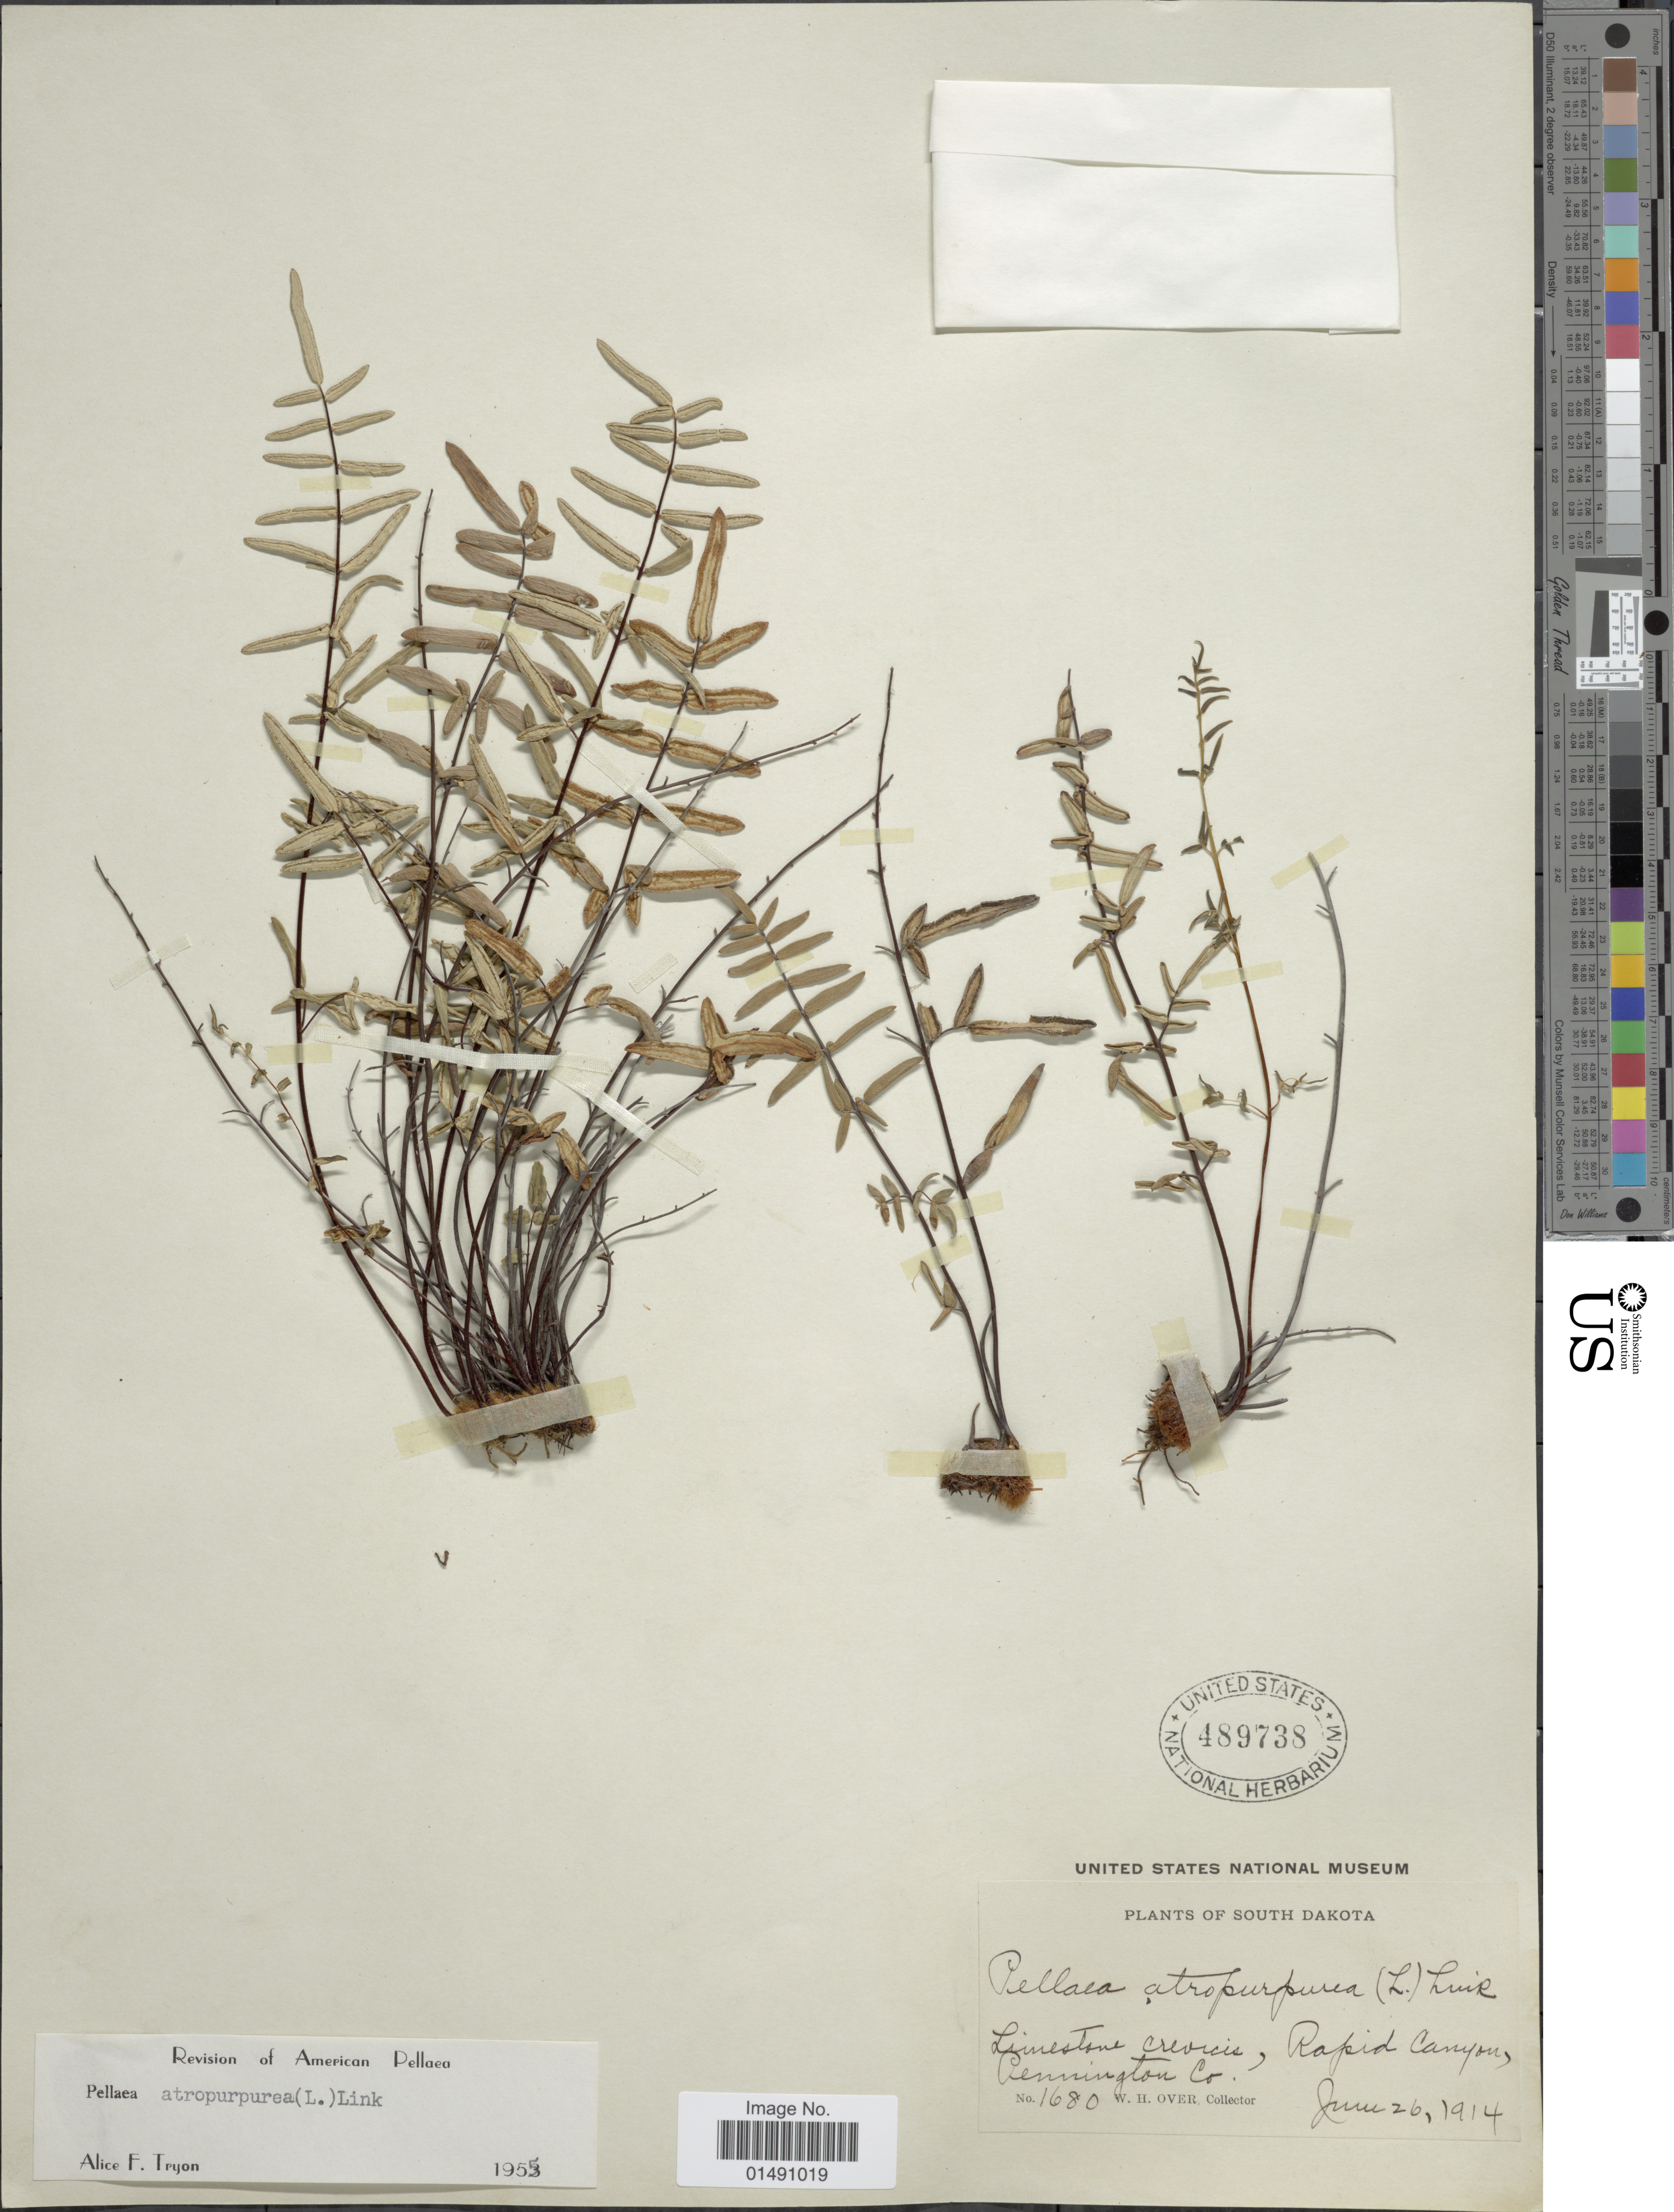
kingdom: Plantae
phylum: Tracheophyta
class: Polypodiopsida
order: Polypodiales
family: Pteridaceae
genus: Pellaea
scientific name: Pellaea atropurpurea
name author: (L.) Link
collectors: W. Over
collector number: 1680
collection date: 1914-06-26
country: United States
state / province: South Dakota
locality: Limestone crevices, Rapid Canyon, Pennington Co.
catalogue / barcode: US 489738